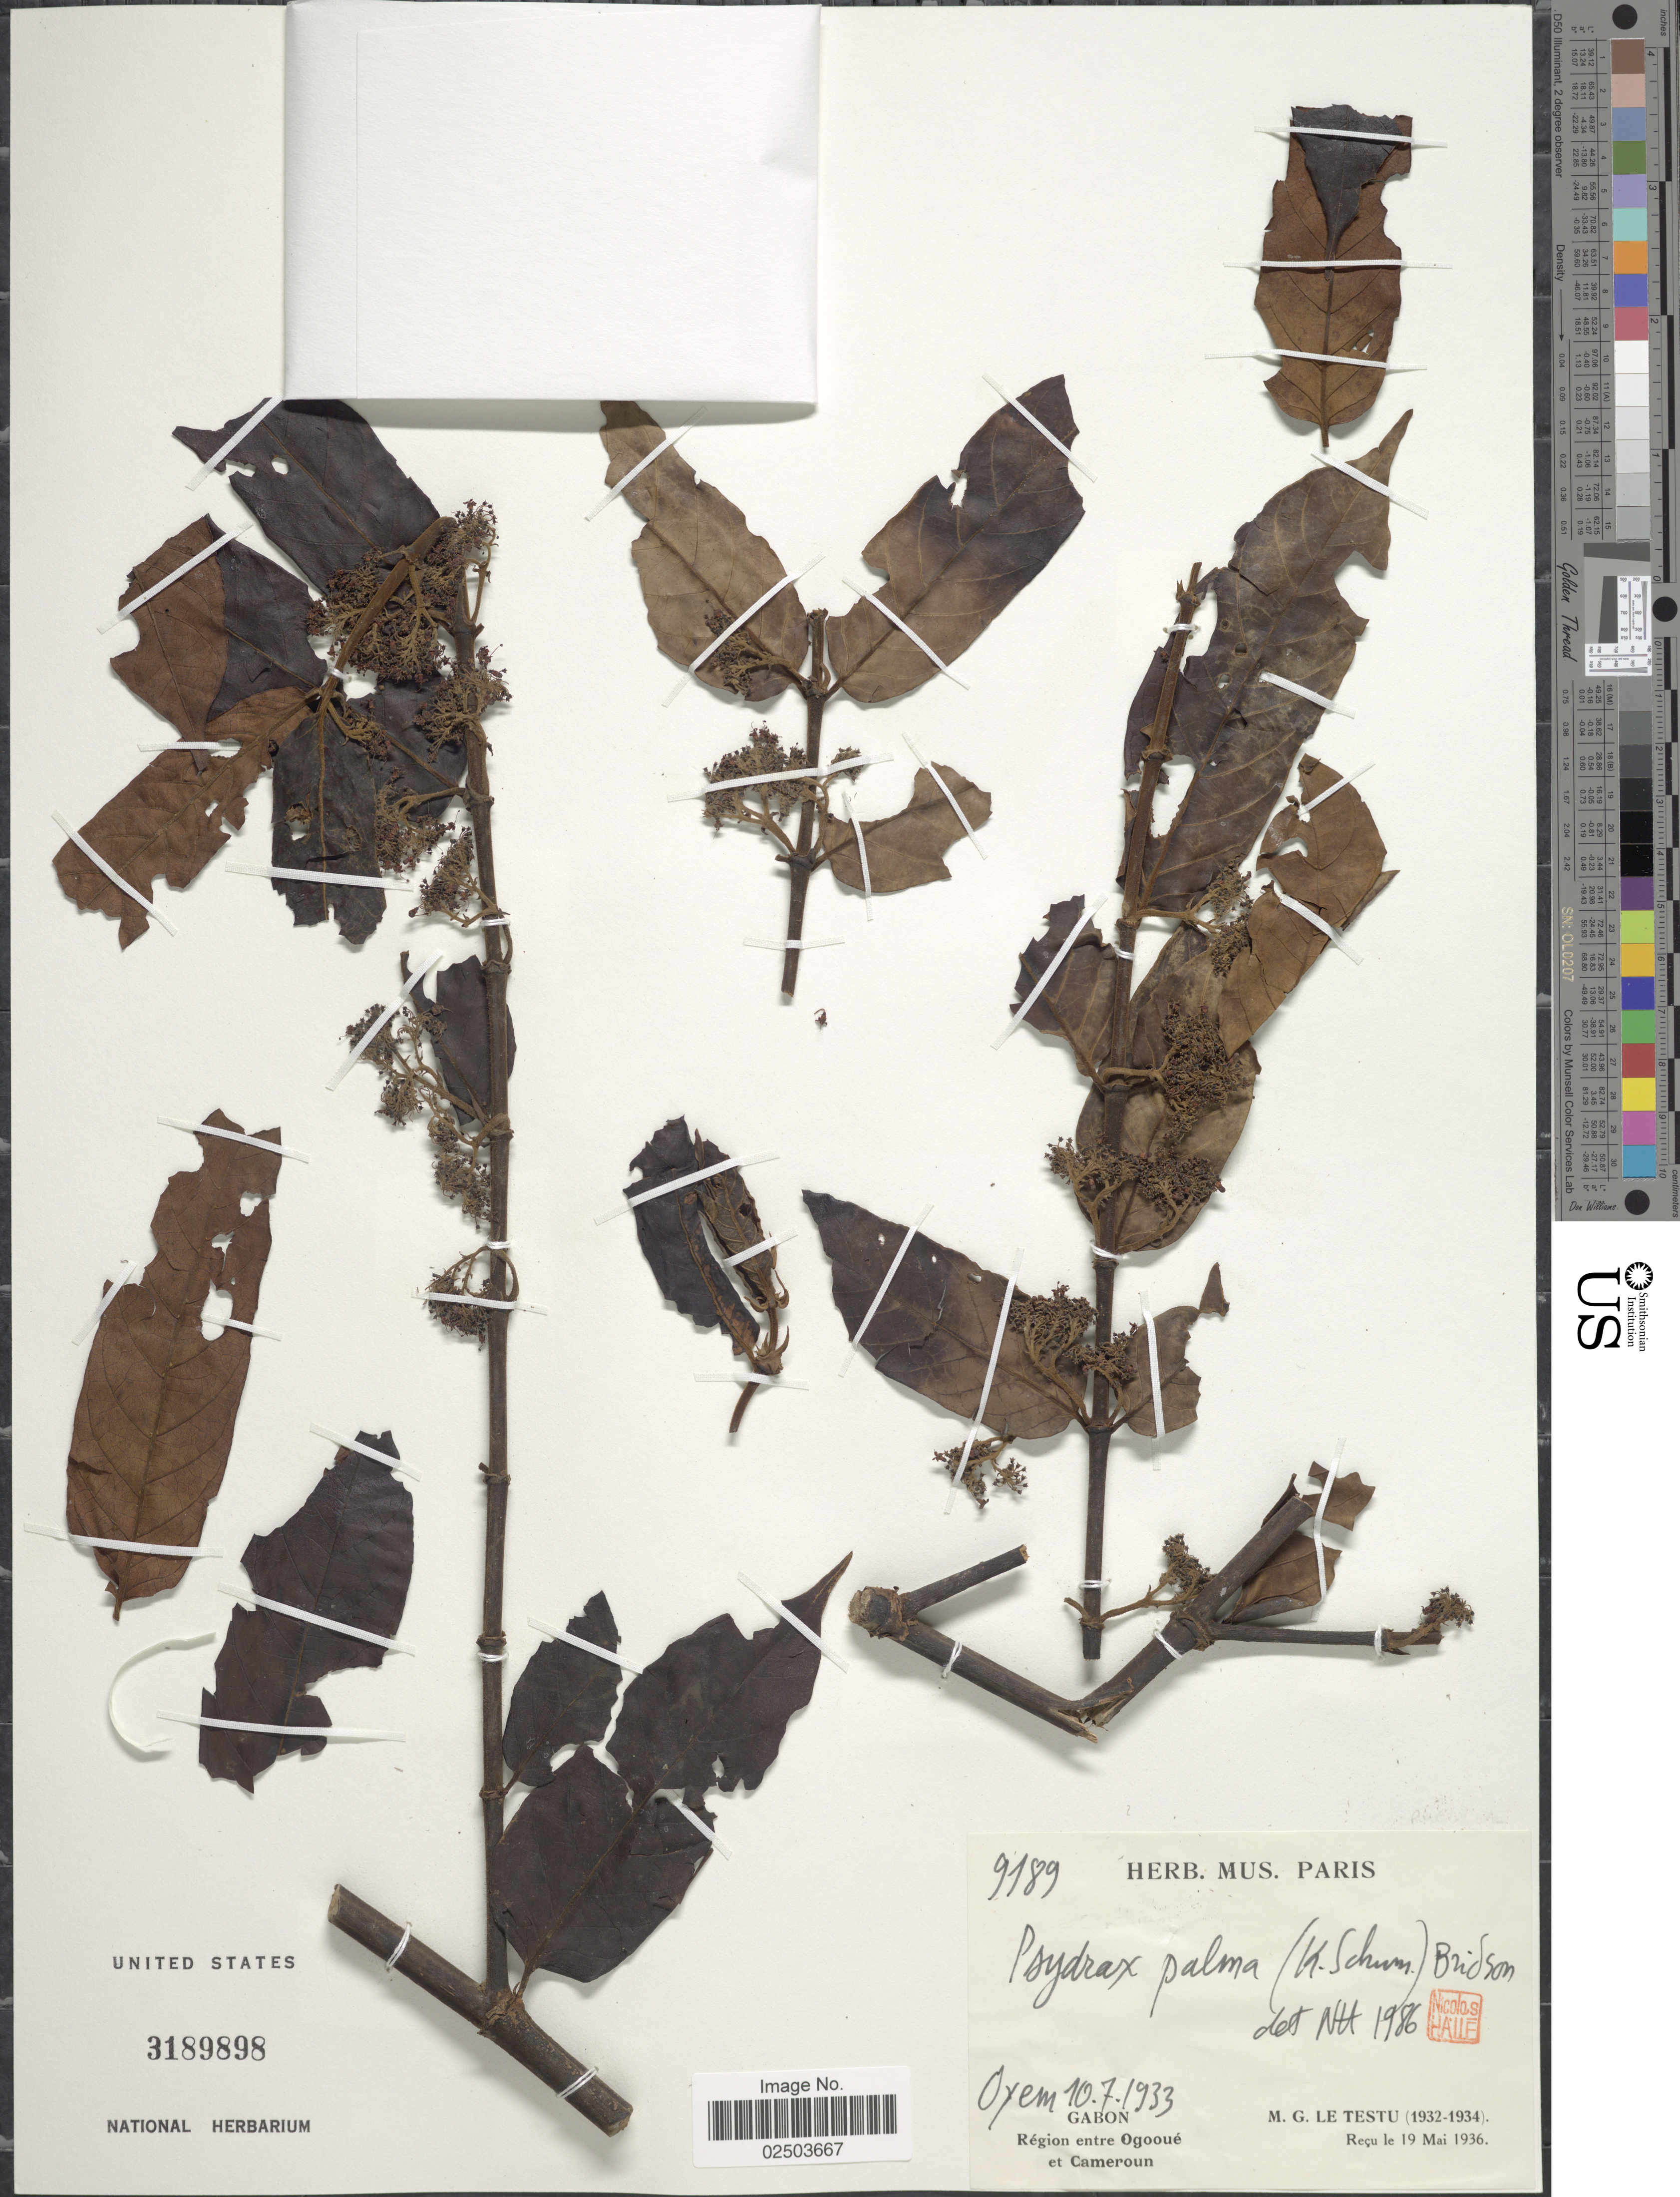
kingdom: Plantae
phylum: Tracheophyta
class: Magnoliopsida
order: Gentianales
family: Rubiaceae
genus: Psydrax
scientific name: Psydrax palma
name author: (K. Schum.) Bridson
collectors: G. Le Testu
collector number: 9189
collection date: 1933-07-10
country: Gabon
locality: Oyem, Region entre Oogue et Cameroun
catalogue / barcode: US 3189898